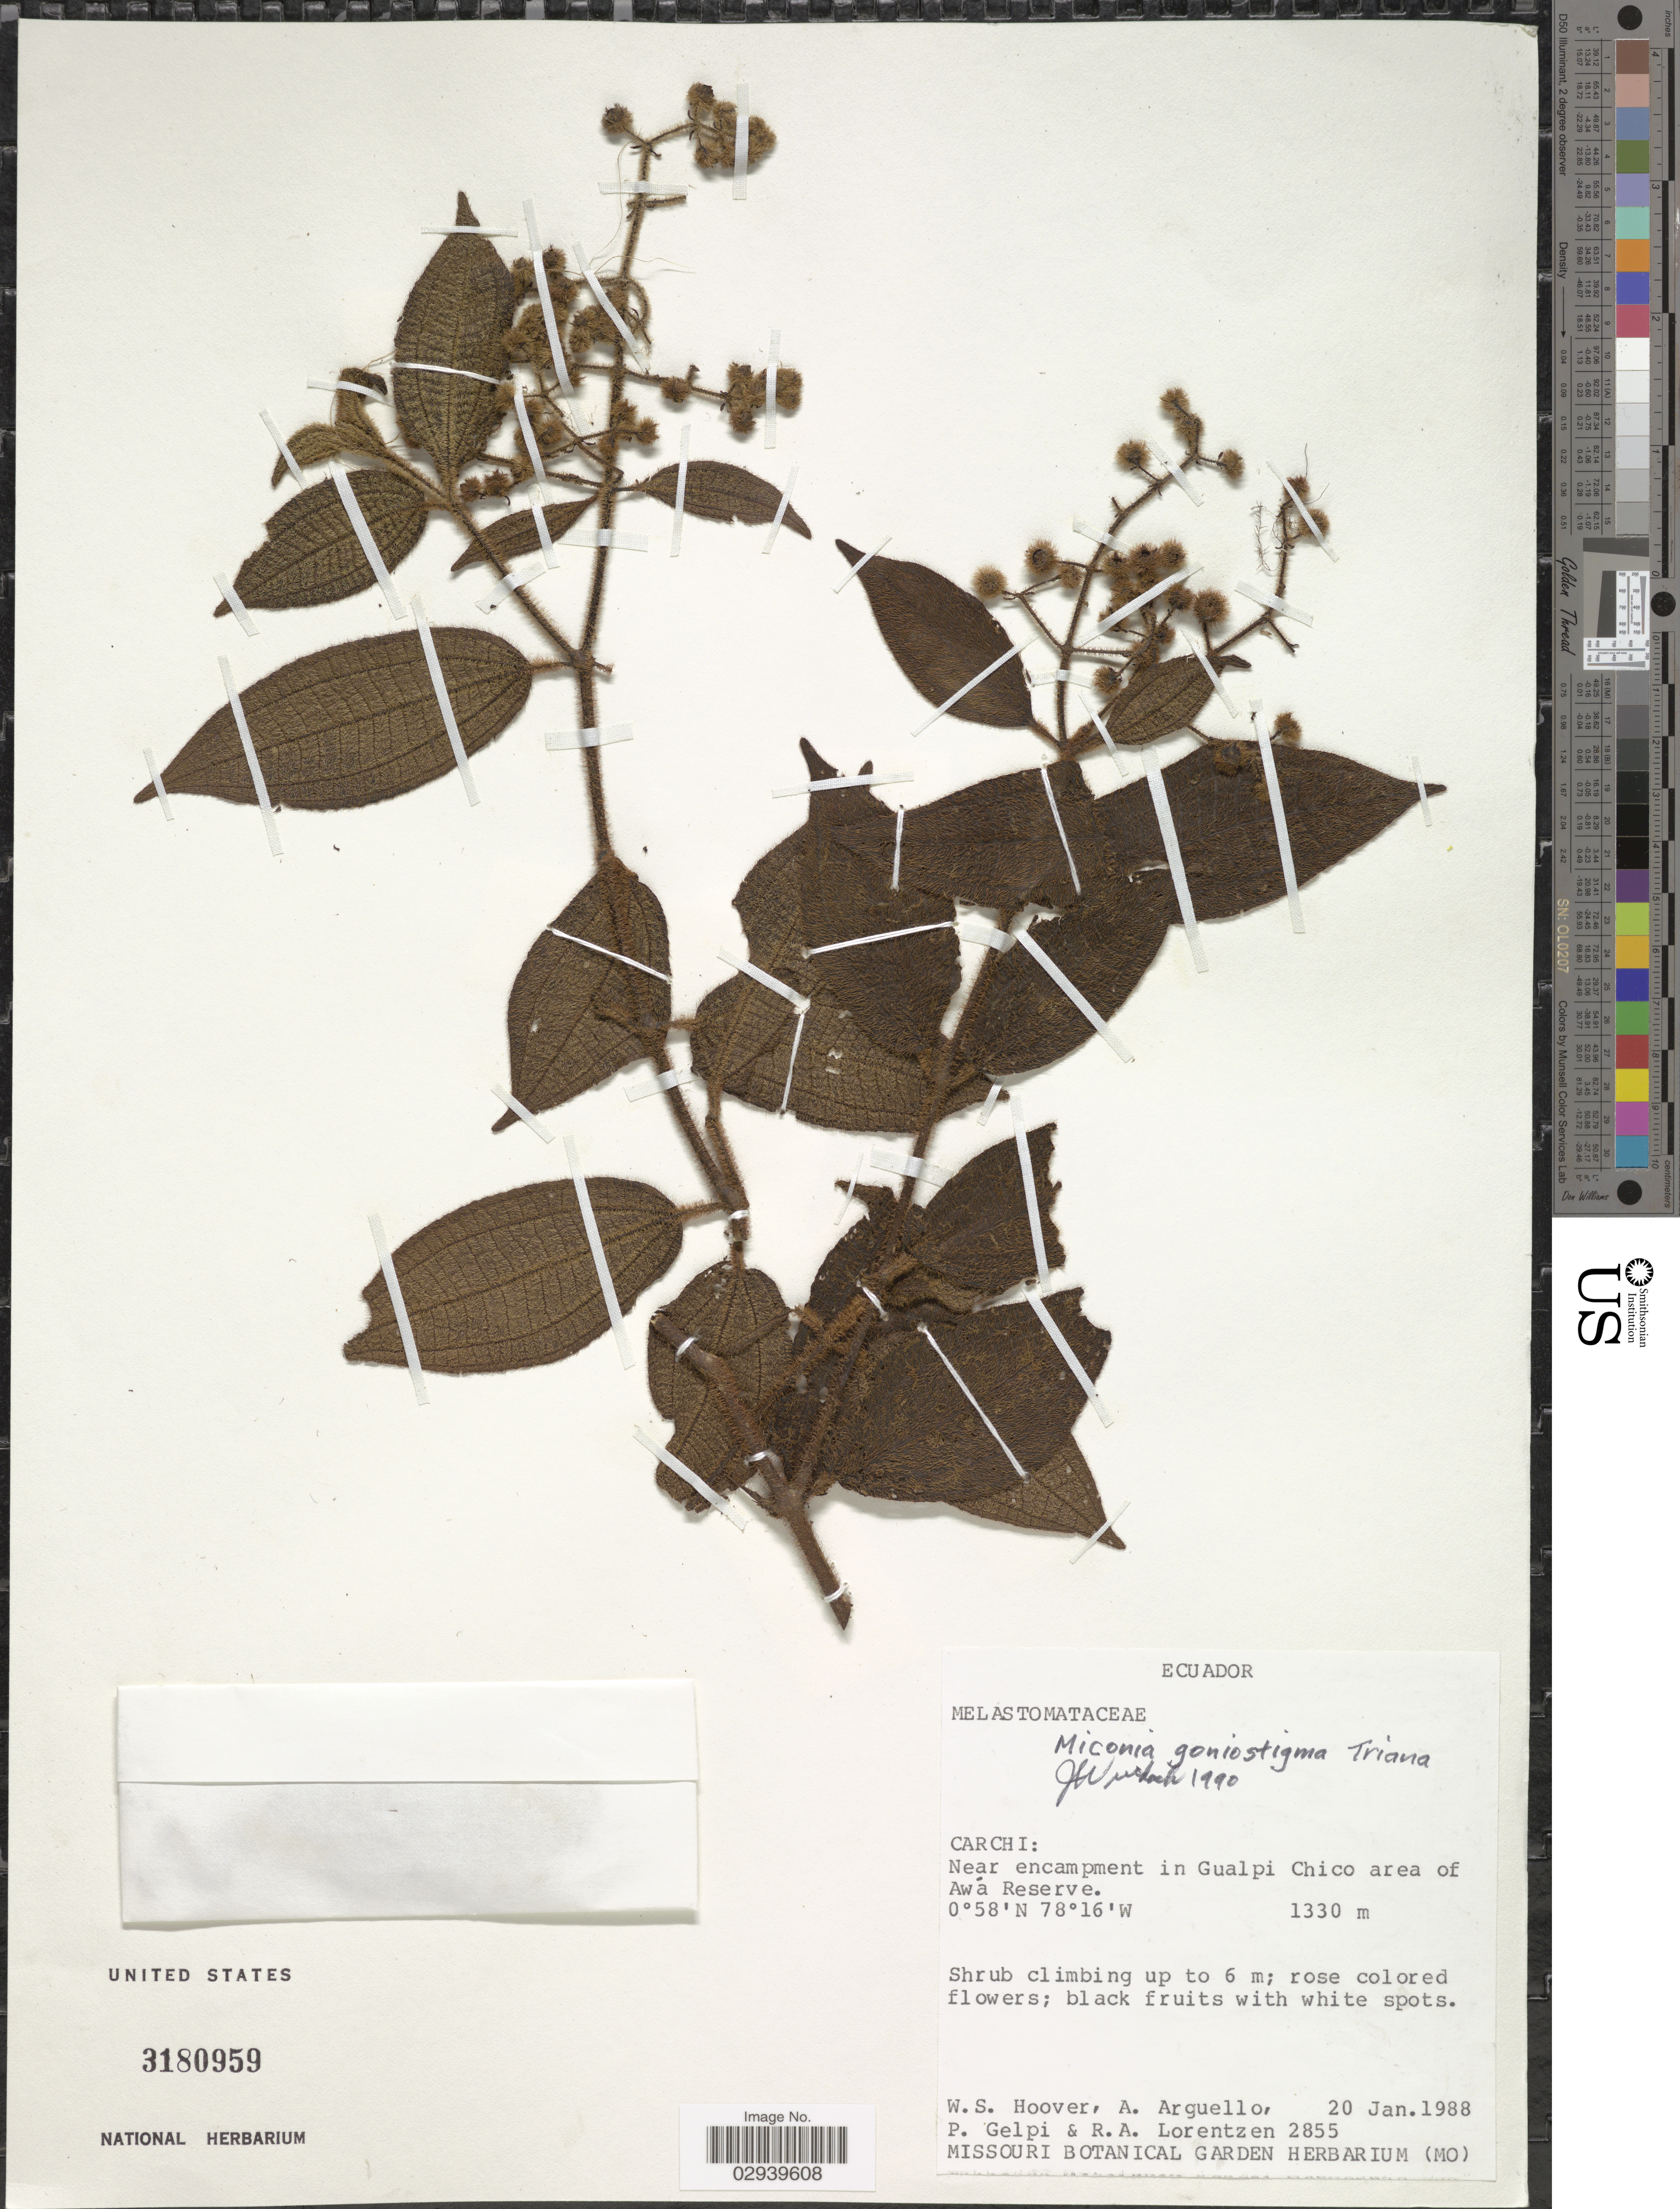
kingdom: Plantae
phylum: Tracheophyta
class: Magnoliopsida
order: Myrtales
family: Melastomataceae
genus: Miconia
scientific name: Miconia goniostigma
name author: Triana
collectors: W. S. Hoover, A. Arguello, P. Gelpi & R. Lorentzen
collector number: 2855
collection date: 1988-01-20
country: Ecuador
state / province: Carchi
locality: Near encampment in Gualpi Chico area of Awá Reserve.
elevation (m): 1330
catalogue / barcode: US 3180959